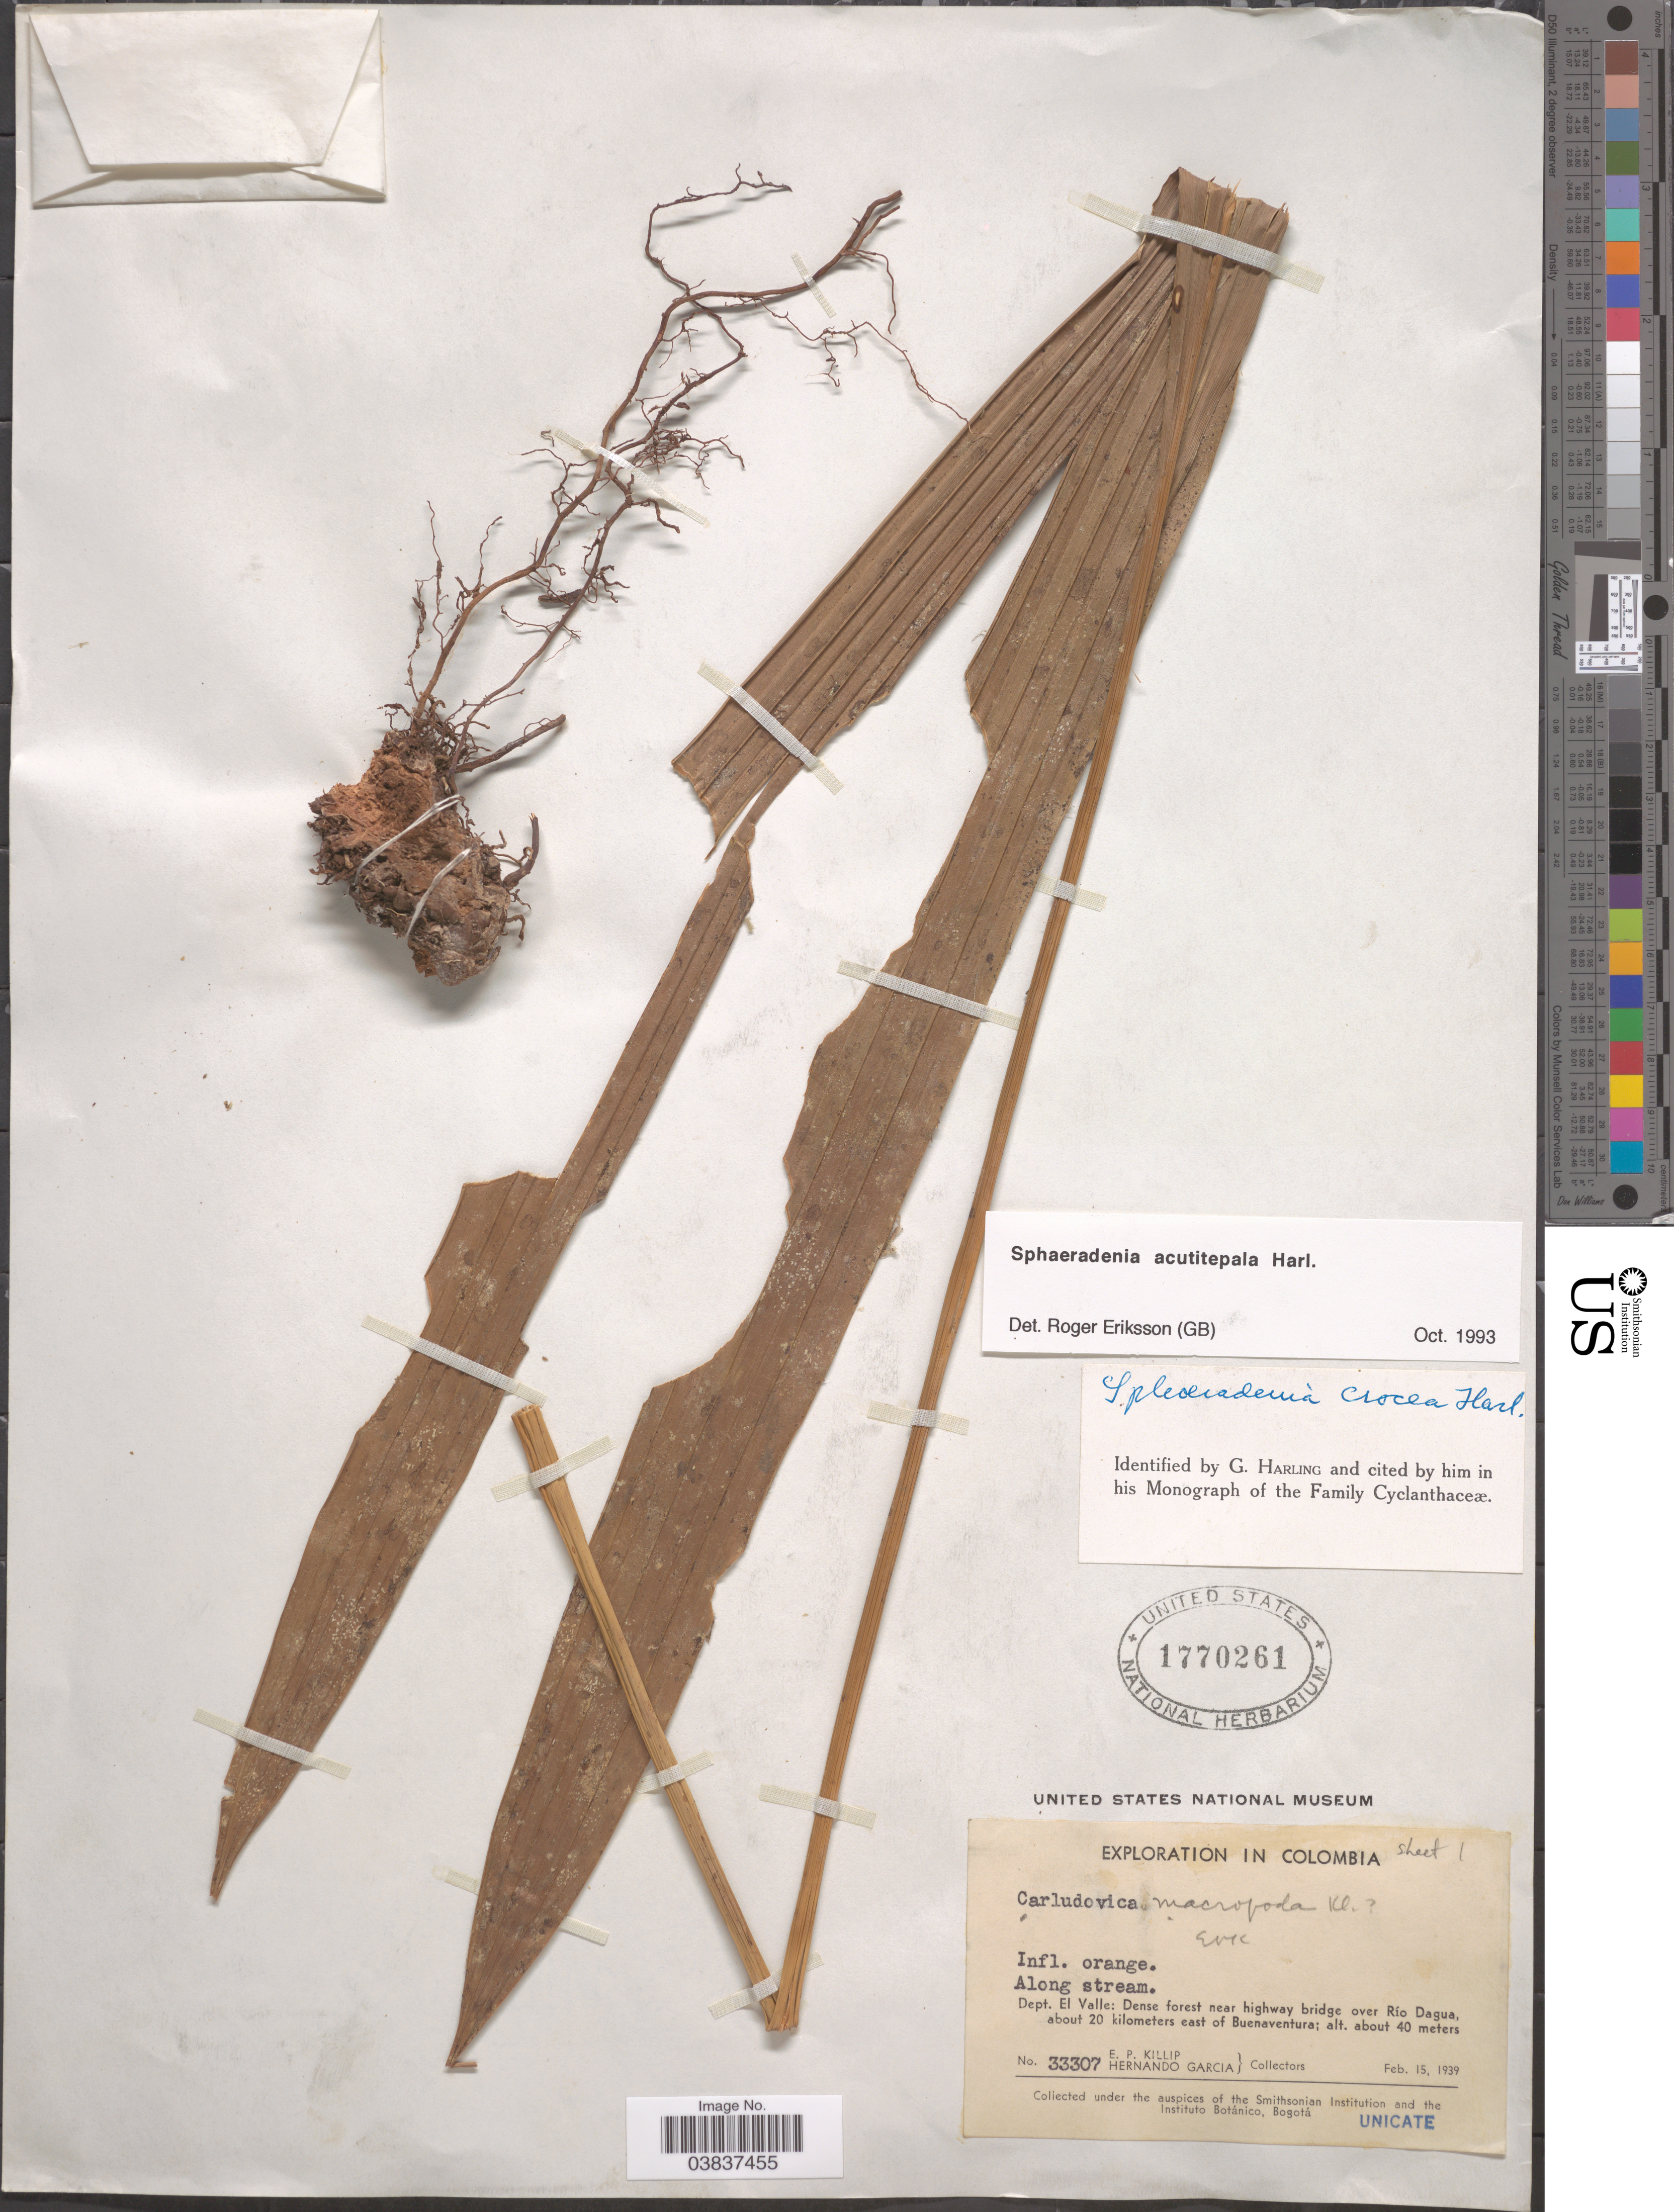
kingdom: Plantae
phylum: Tracheophyta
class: Liliopsida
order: Pandanales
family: Cyclanthaceae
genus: Sphaeradenia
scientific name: Sphaeradenia acutitepala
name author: Harling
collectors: E. P. Killip & H. Garcia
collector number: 33307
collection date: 1939-02-15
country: Colombia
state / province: Valle del Cauca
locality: Dept. El Valle: Dense forest near highway bridge over Río Dagua, about 20 kilometers east of Buenaventura.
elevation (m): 40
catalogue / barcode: US 1770261